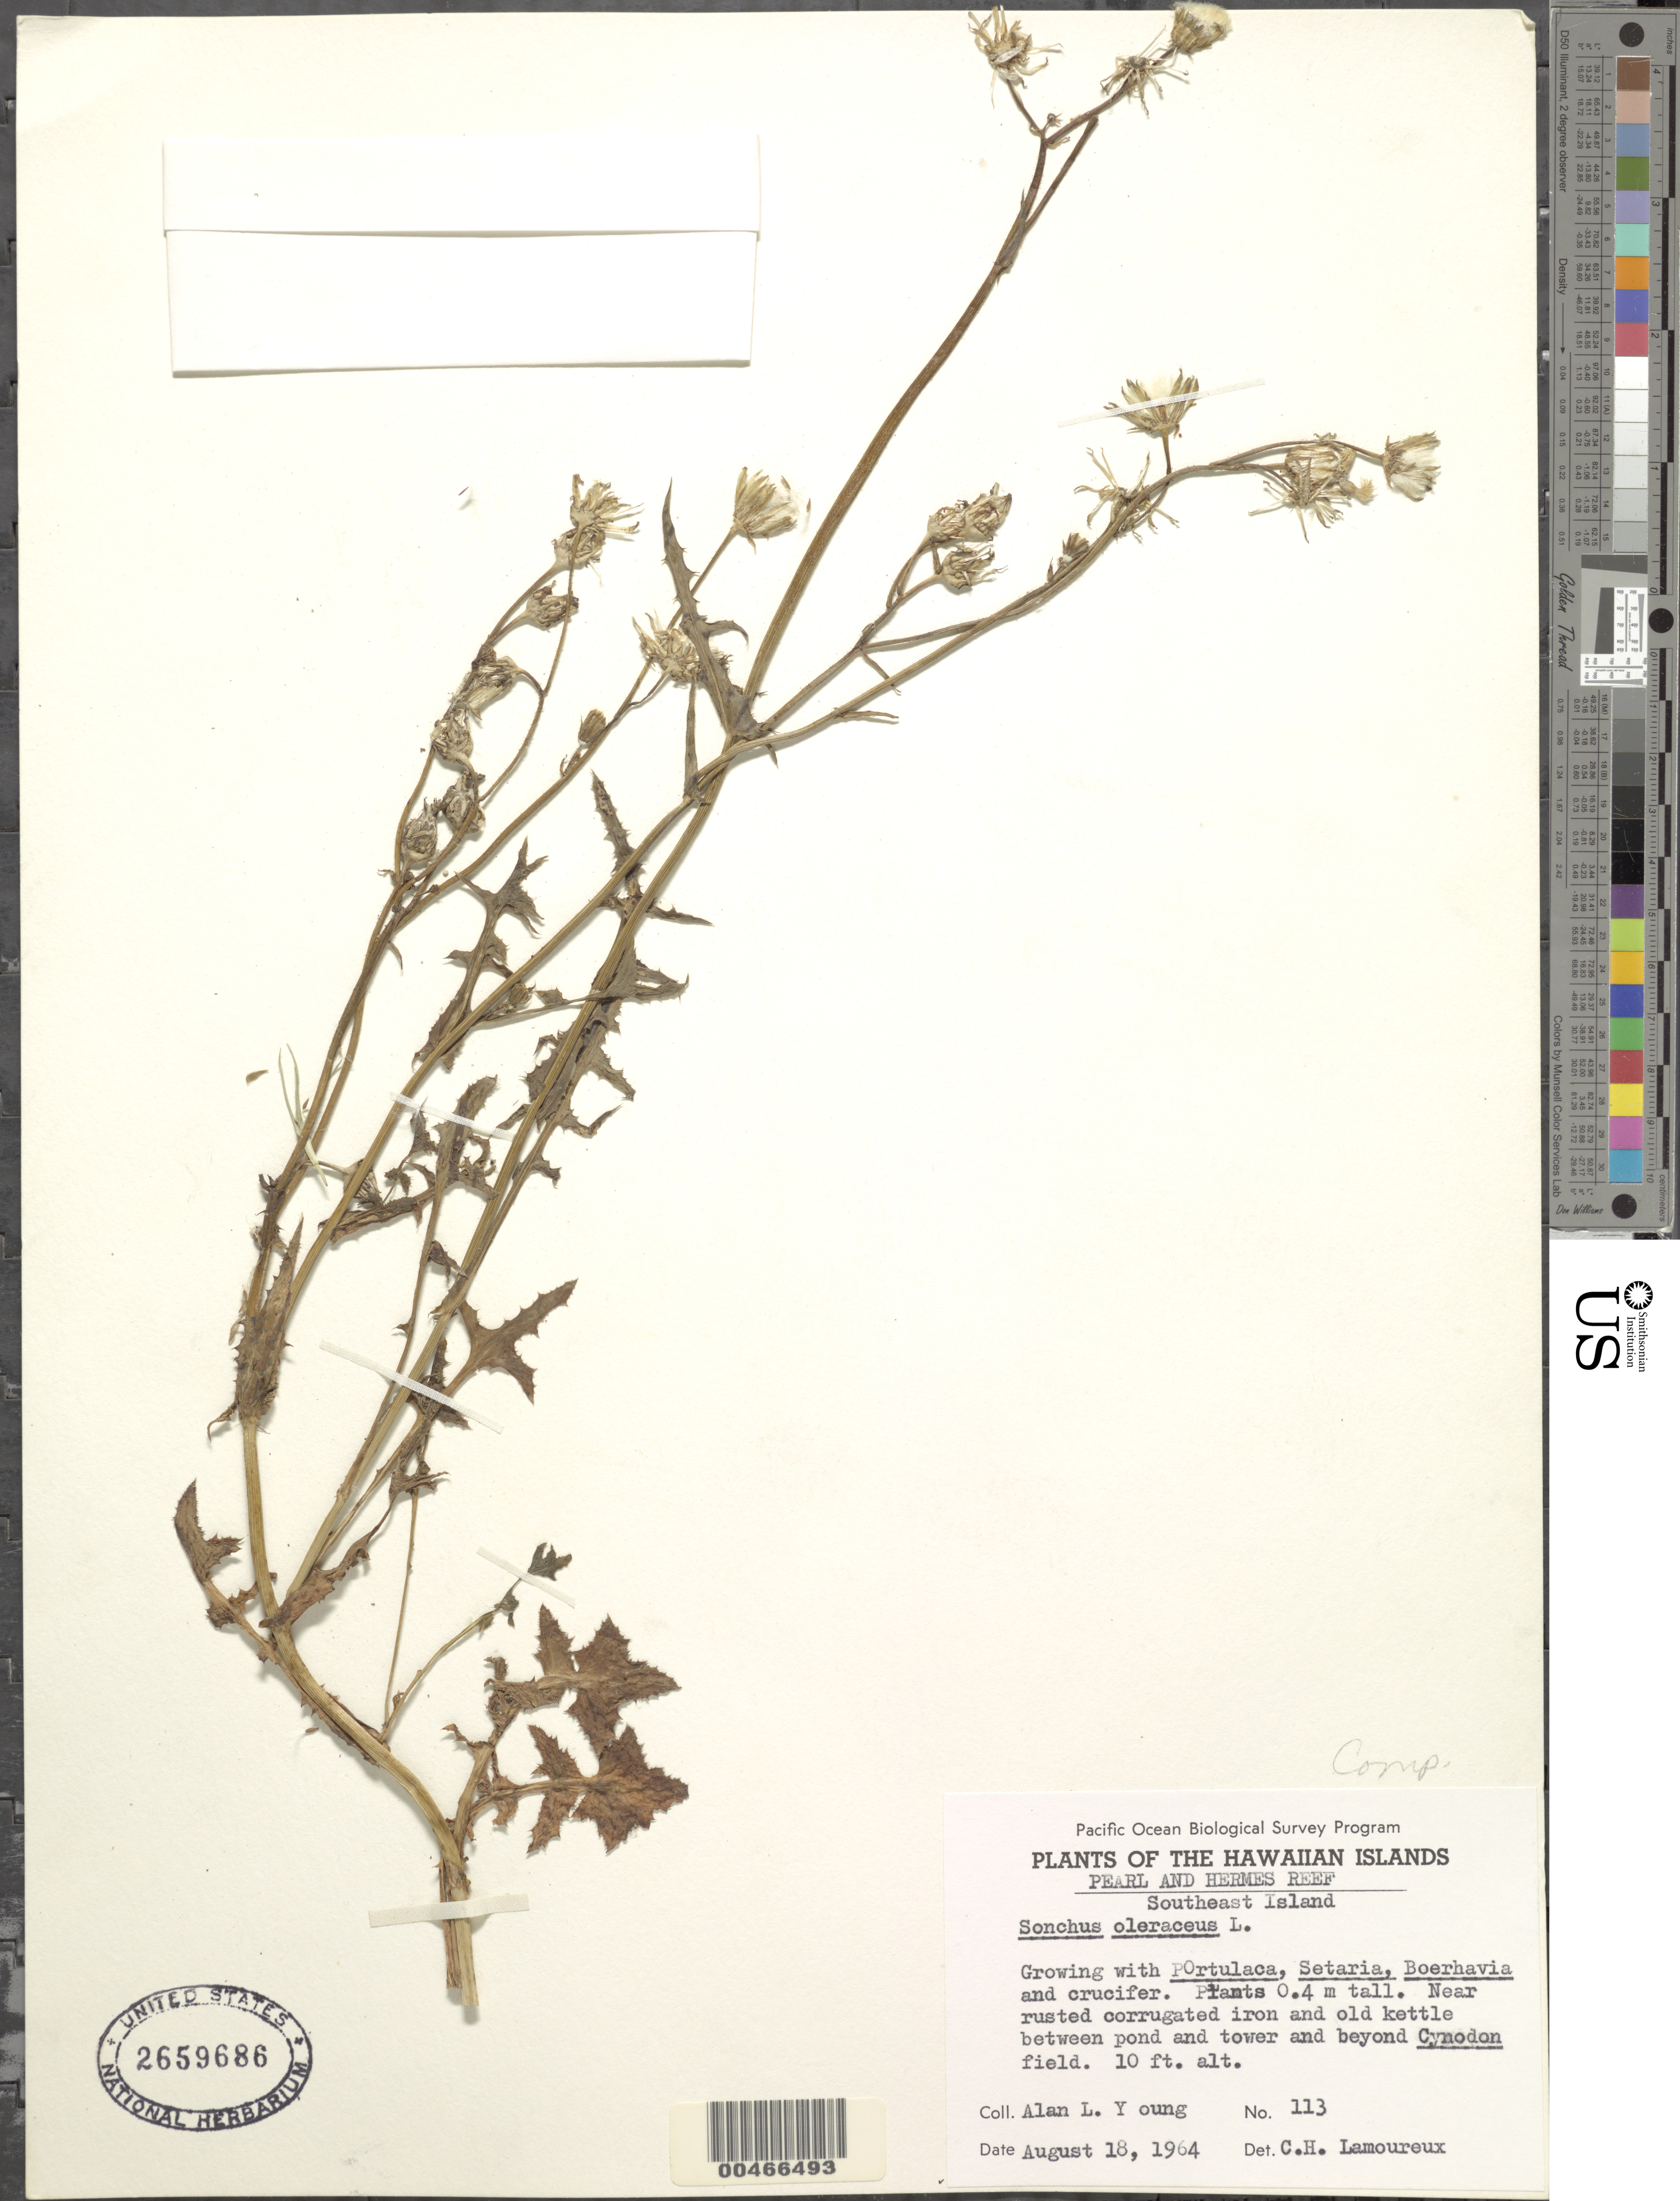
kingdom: Plantae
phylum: Tracheophyta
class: Magnoliopsida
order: Asterales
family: Asteraceae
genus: Sonchus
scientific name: Sonchus oleraceus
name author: L.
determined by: Lamoureux, C. H.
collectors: A. Young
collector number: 113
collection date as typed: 18 Aug 1964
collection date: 1964-08-18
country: United States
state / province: Hawaii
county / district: Honolulu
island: Pearl and Hermes Atoll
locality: Pearl and Hermes Reef, Southeast Islet, between pond and tower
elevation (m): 3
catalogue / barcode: US 2659686